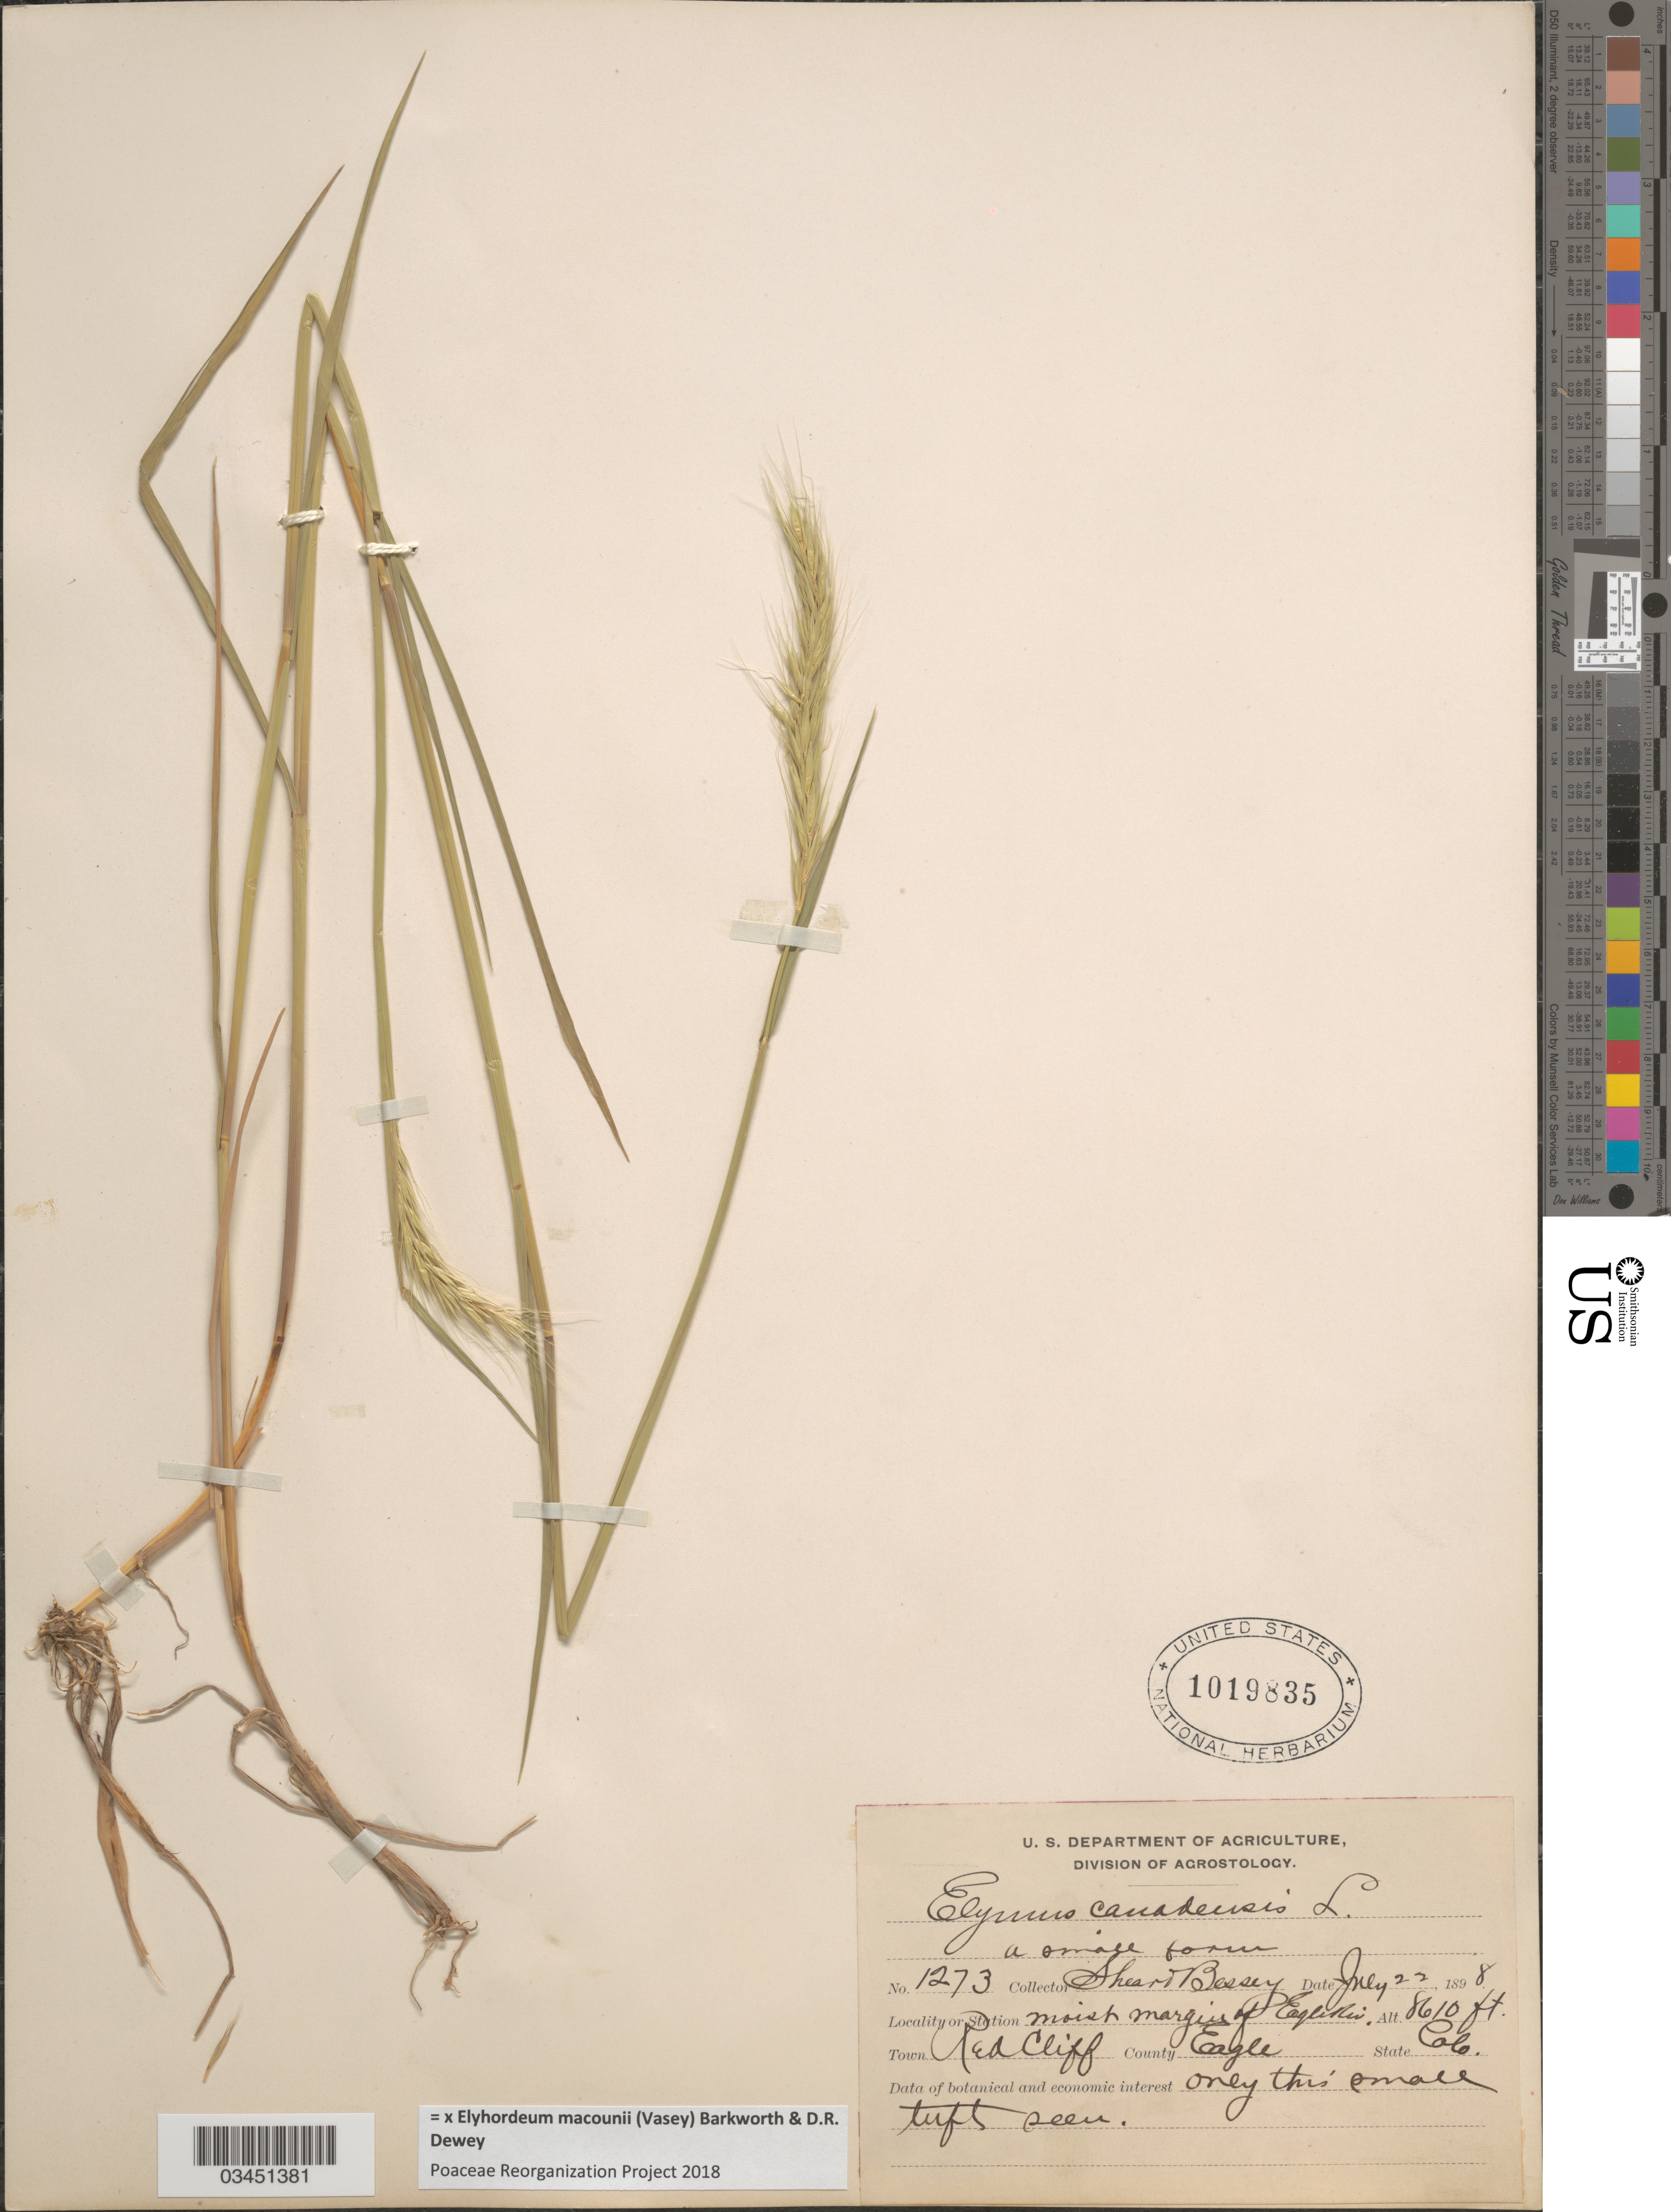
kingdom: Plantae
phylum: Tracheophyta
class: Liliopsida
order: Poales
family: Poaceae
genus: Elyhordeum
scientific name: x Elyhordeum macounii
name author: (Vasey) Barkworth & Dewey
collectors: -- Shear & -. Bessey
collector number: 1273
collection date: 1898-07-22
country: United States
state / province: Colorado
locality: Moist margin of Eagle Riv. Town Rea Cliff. County Eagle.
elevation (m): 2624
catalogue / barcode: US 1019835